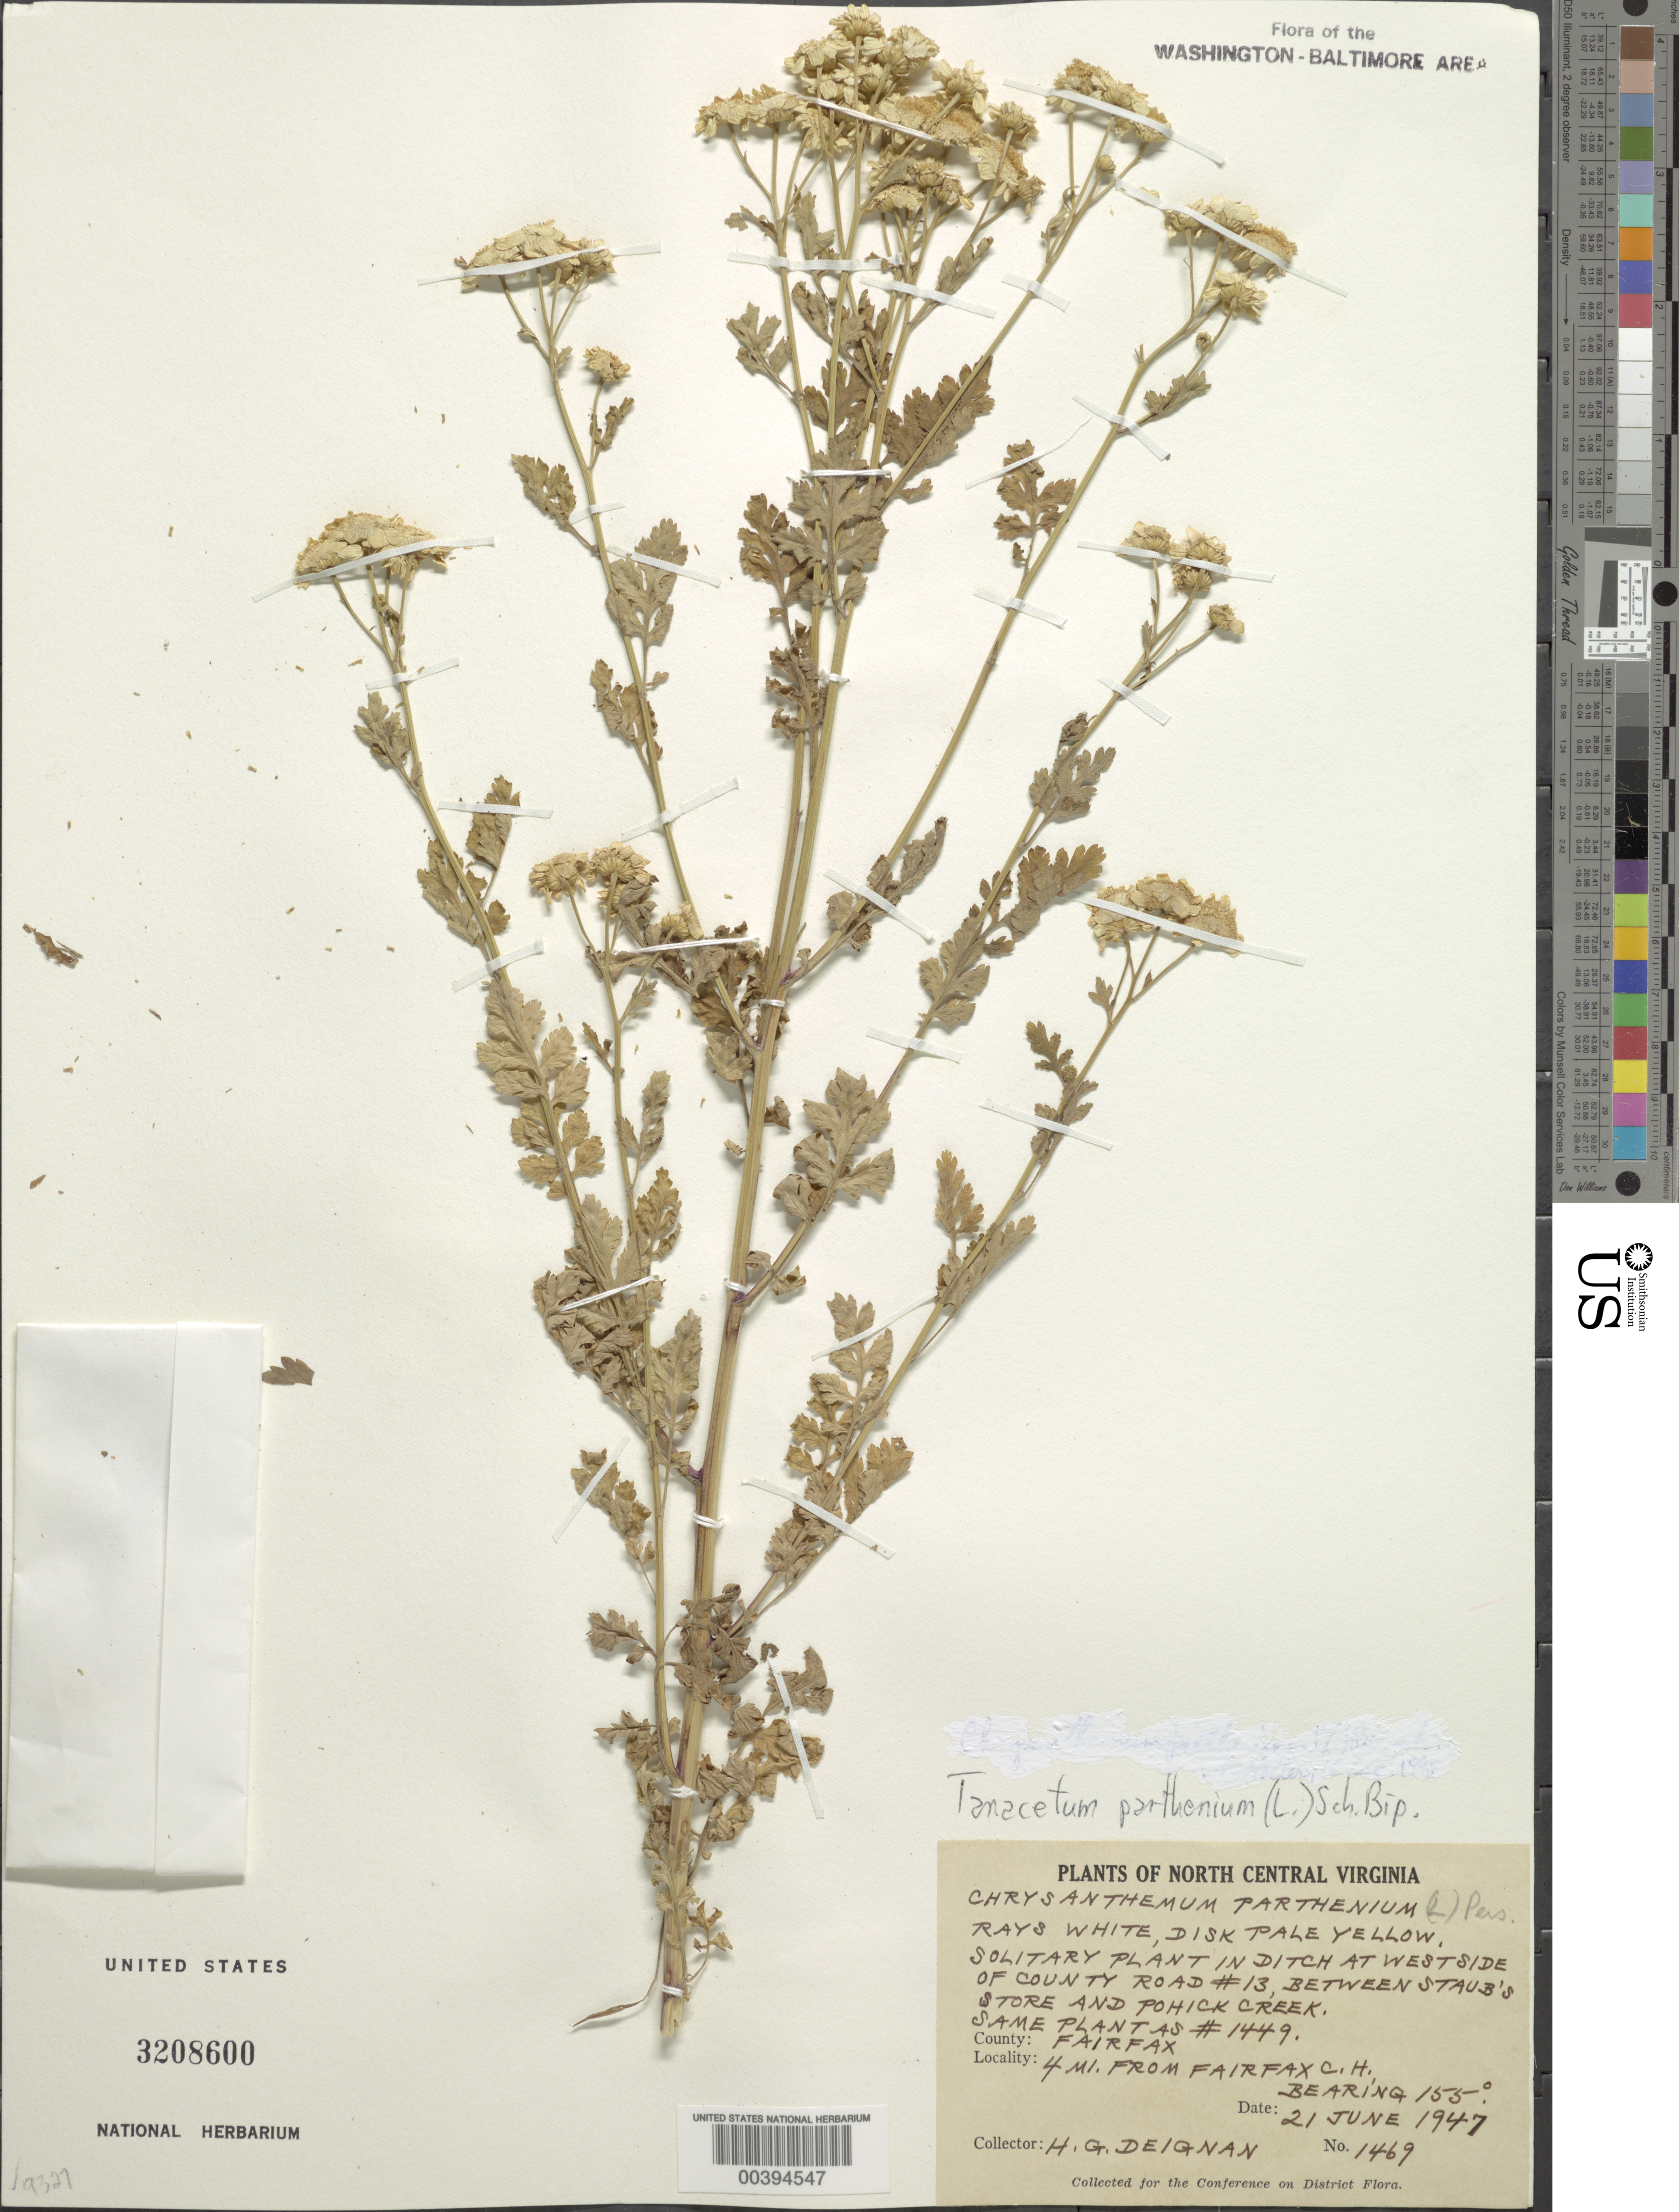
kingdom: Plantae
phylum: Tracheophyta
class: Magnoliopsida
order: Asterales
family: Asteraceae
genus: Tanacetum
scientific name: Tanacetum parthenium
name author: (L.) Sch. Bip.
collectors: H. Deignan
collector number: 1469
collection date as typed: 21 Jun 1947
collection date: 1947-06-21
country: United States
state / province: Virginia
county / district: Fairfax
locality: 4 M from Fairfax County Courthouse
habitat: In ditch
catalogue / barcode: US 3208600